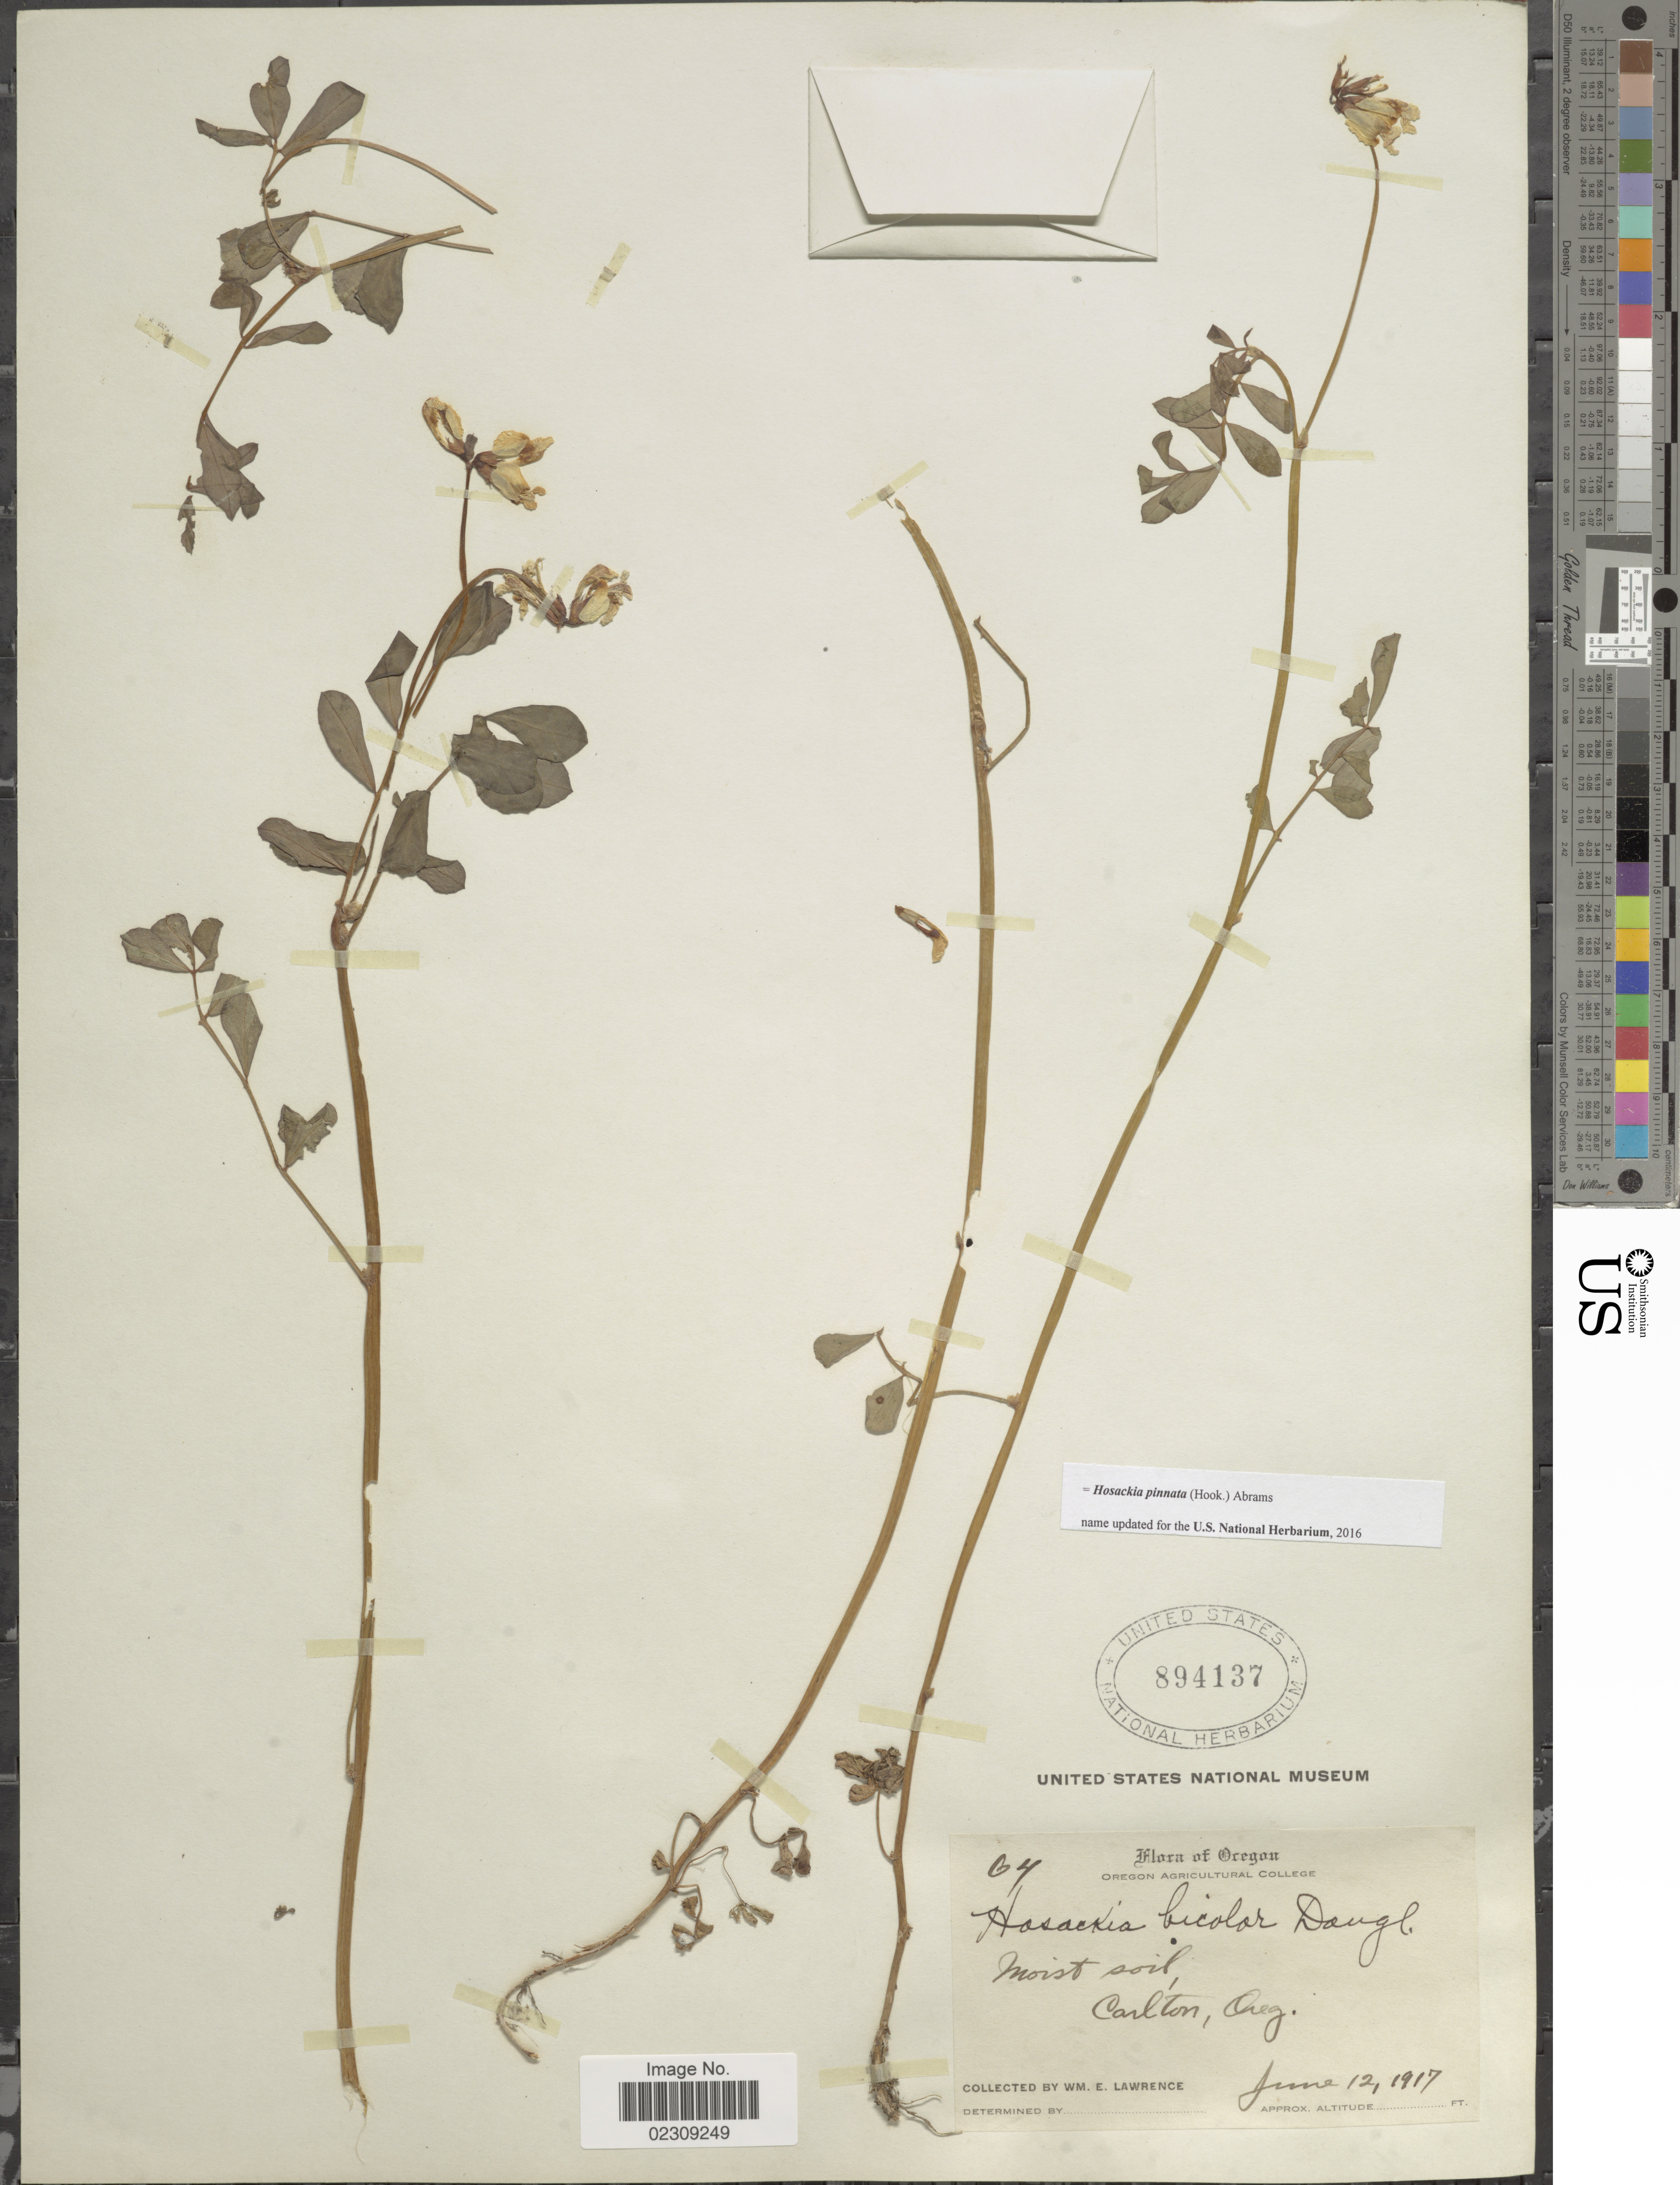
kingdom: Plantae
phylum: Tracheophyta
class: Magnoliopsida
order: Fabales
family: Fabaceae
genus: Hosackia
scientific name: Hosackia pinnata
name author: (Hook.) Abrams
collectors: W. Lawrence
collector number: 64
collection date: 1917-06-12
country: United States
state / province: Oregon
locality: Moist soil, Carlton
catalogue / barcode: US 894137